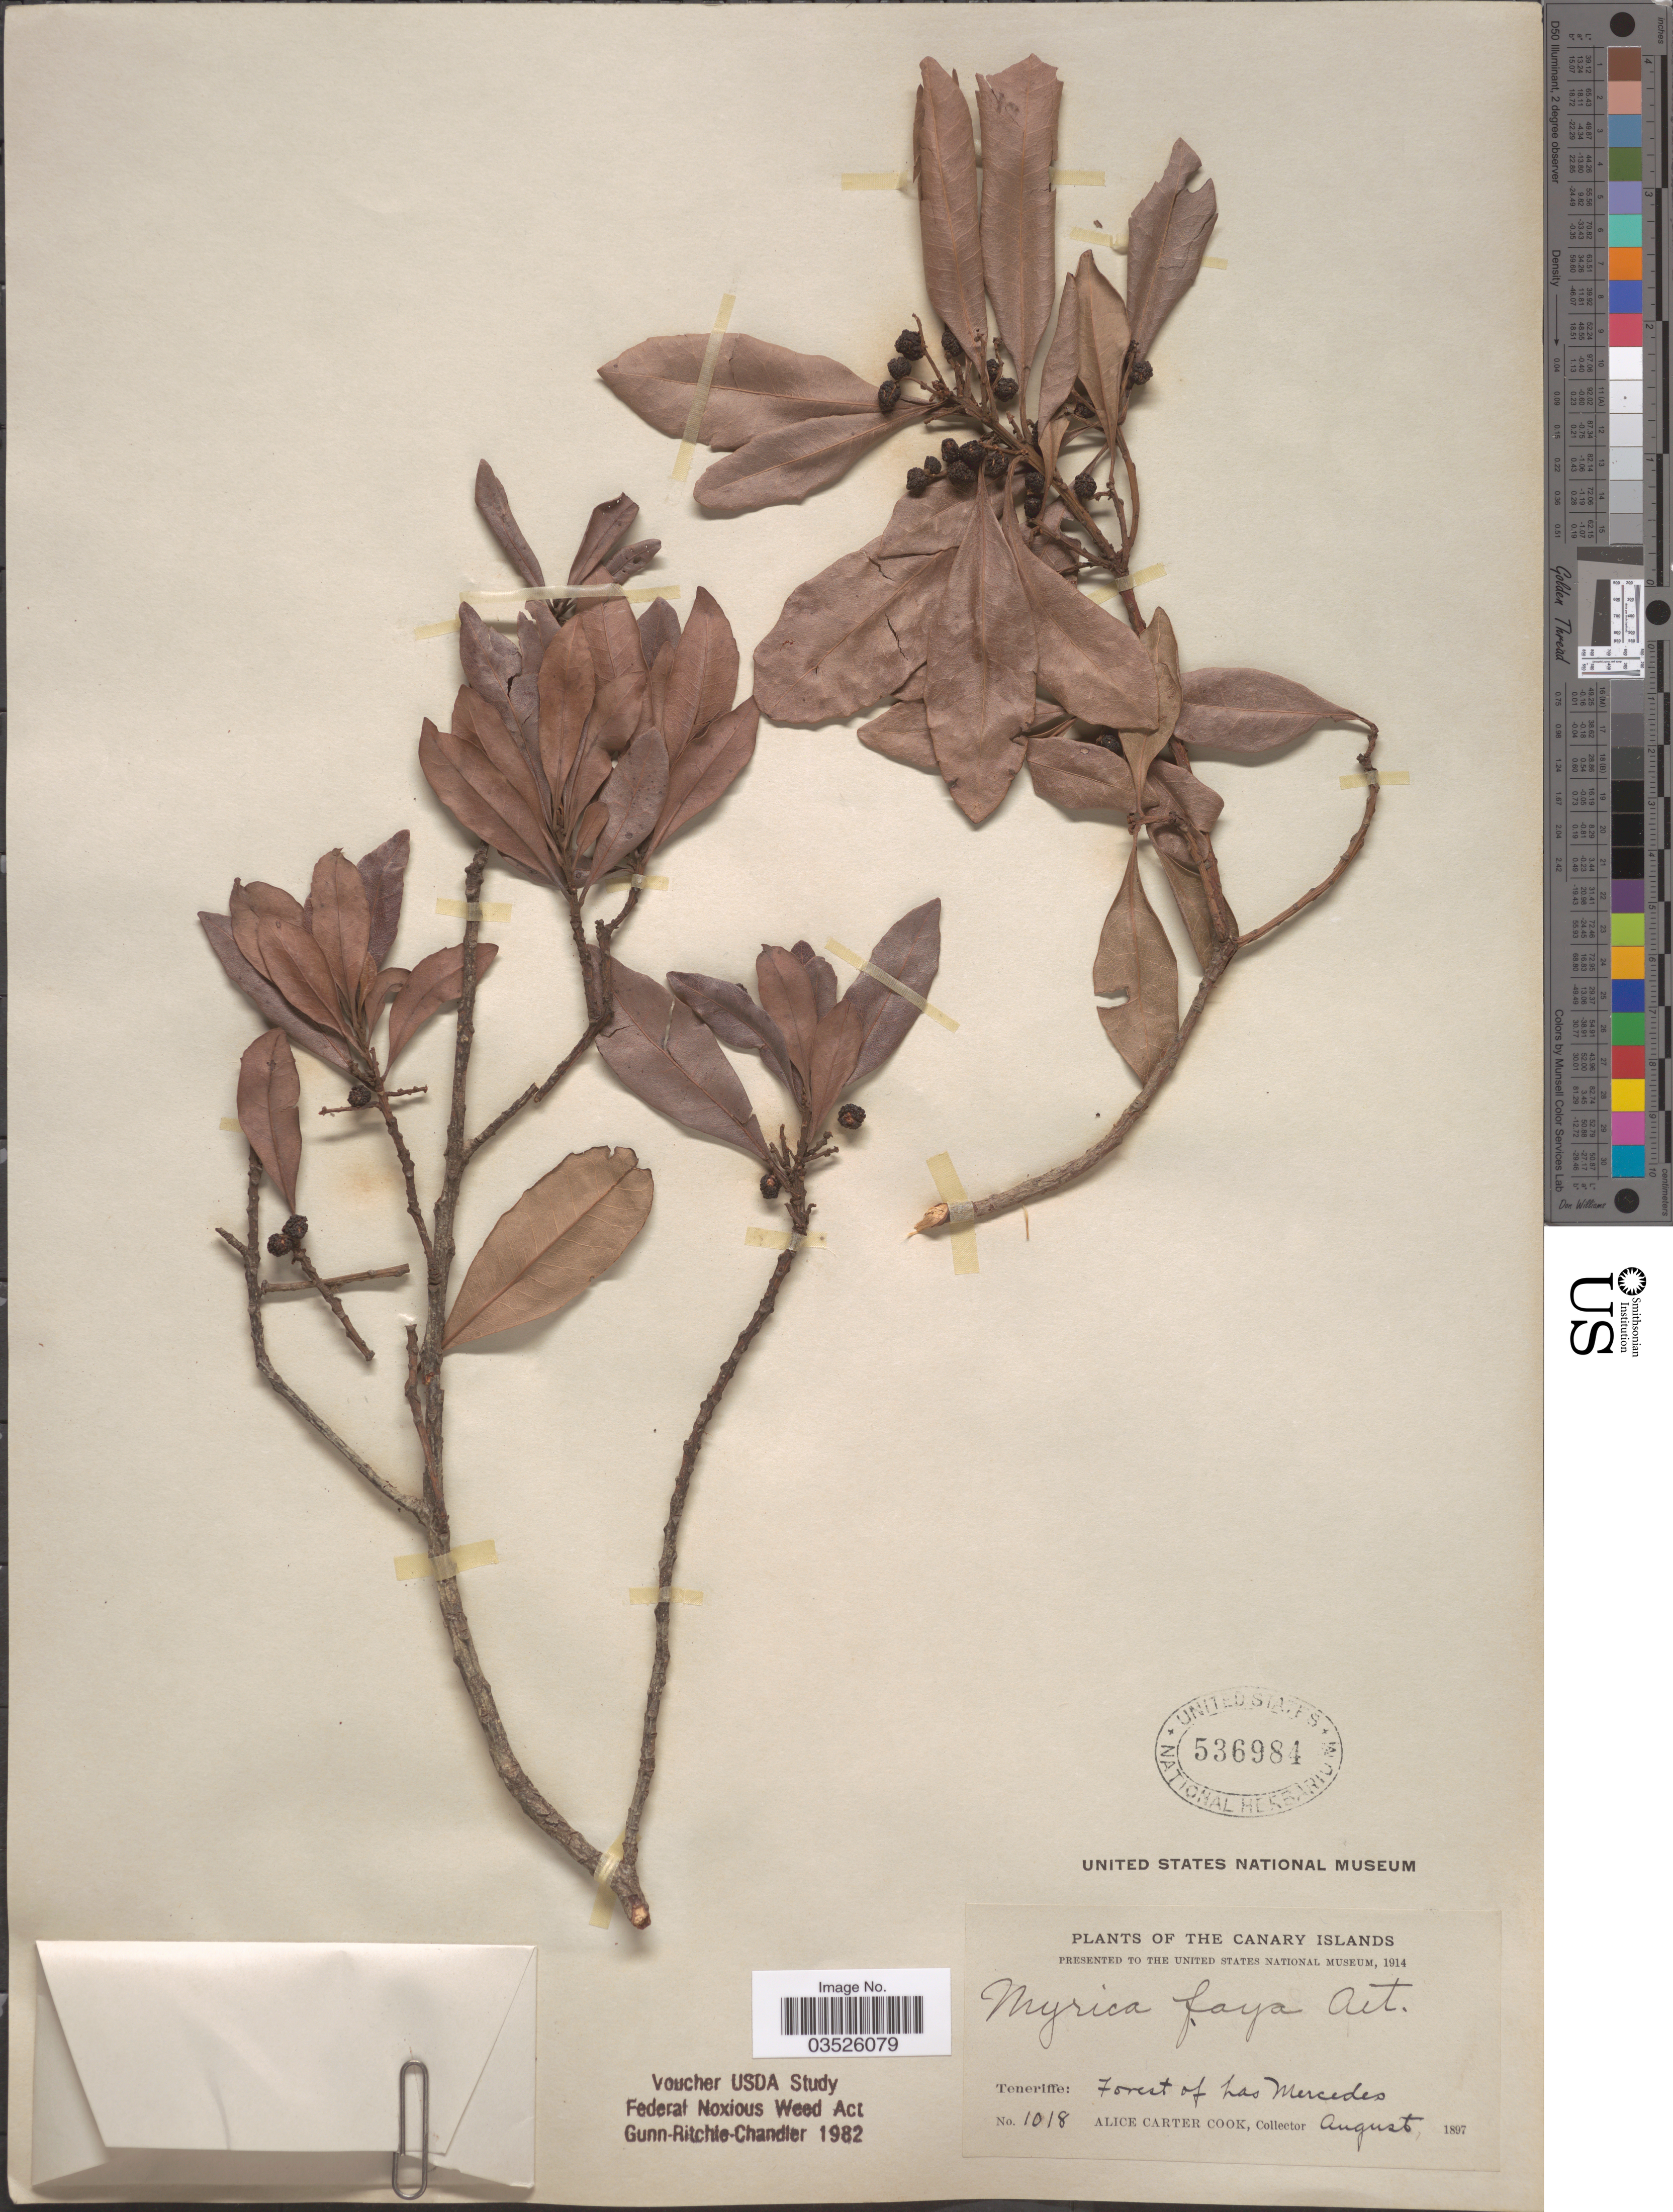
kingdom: Plantae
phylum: Tracheophyta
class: Magnoliopsida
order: Fagales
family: Myricaceae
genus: Morella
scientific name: Morella faya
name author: (Aiton) Wilbur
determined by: Strong, Mark T., (BOT), Smithsonian Institution - National Museum of Natural History (UNITED STATES)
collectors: Alice C. Cook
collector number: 1018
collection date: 1897-08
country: Spain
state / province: Canarias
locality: The Canary Islands. Teneriffe: Forest of Las Mercedes.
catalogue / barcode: US 536984